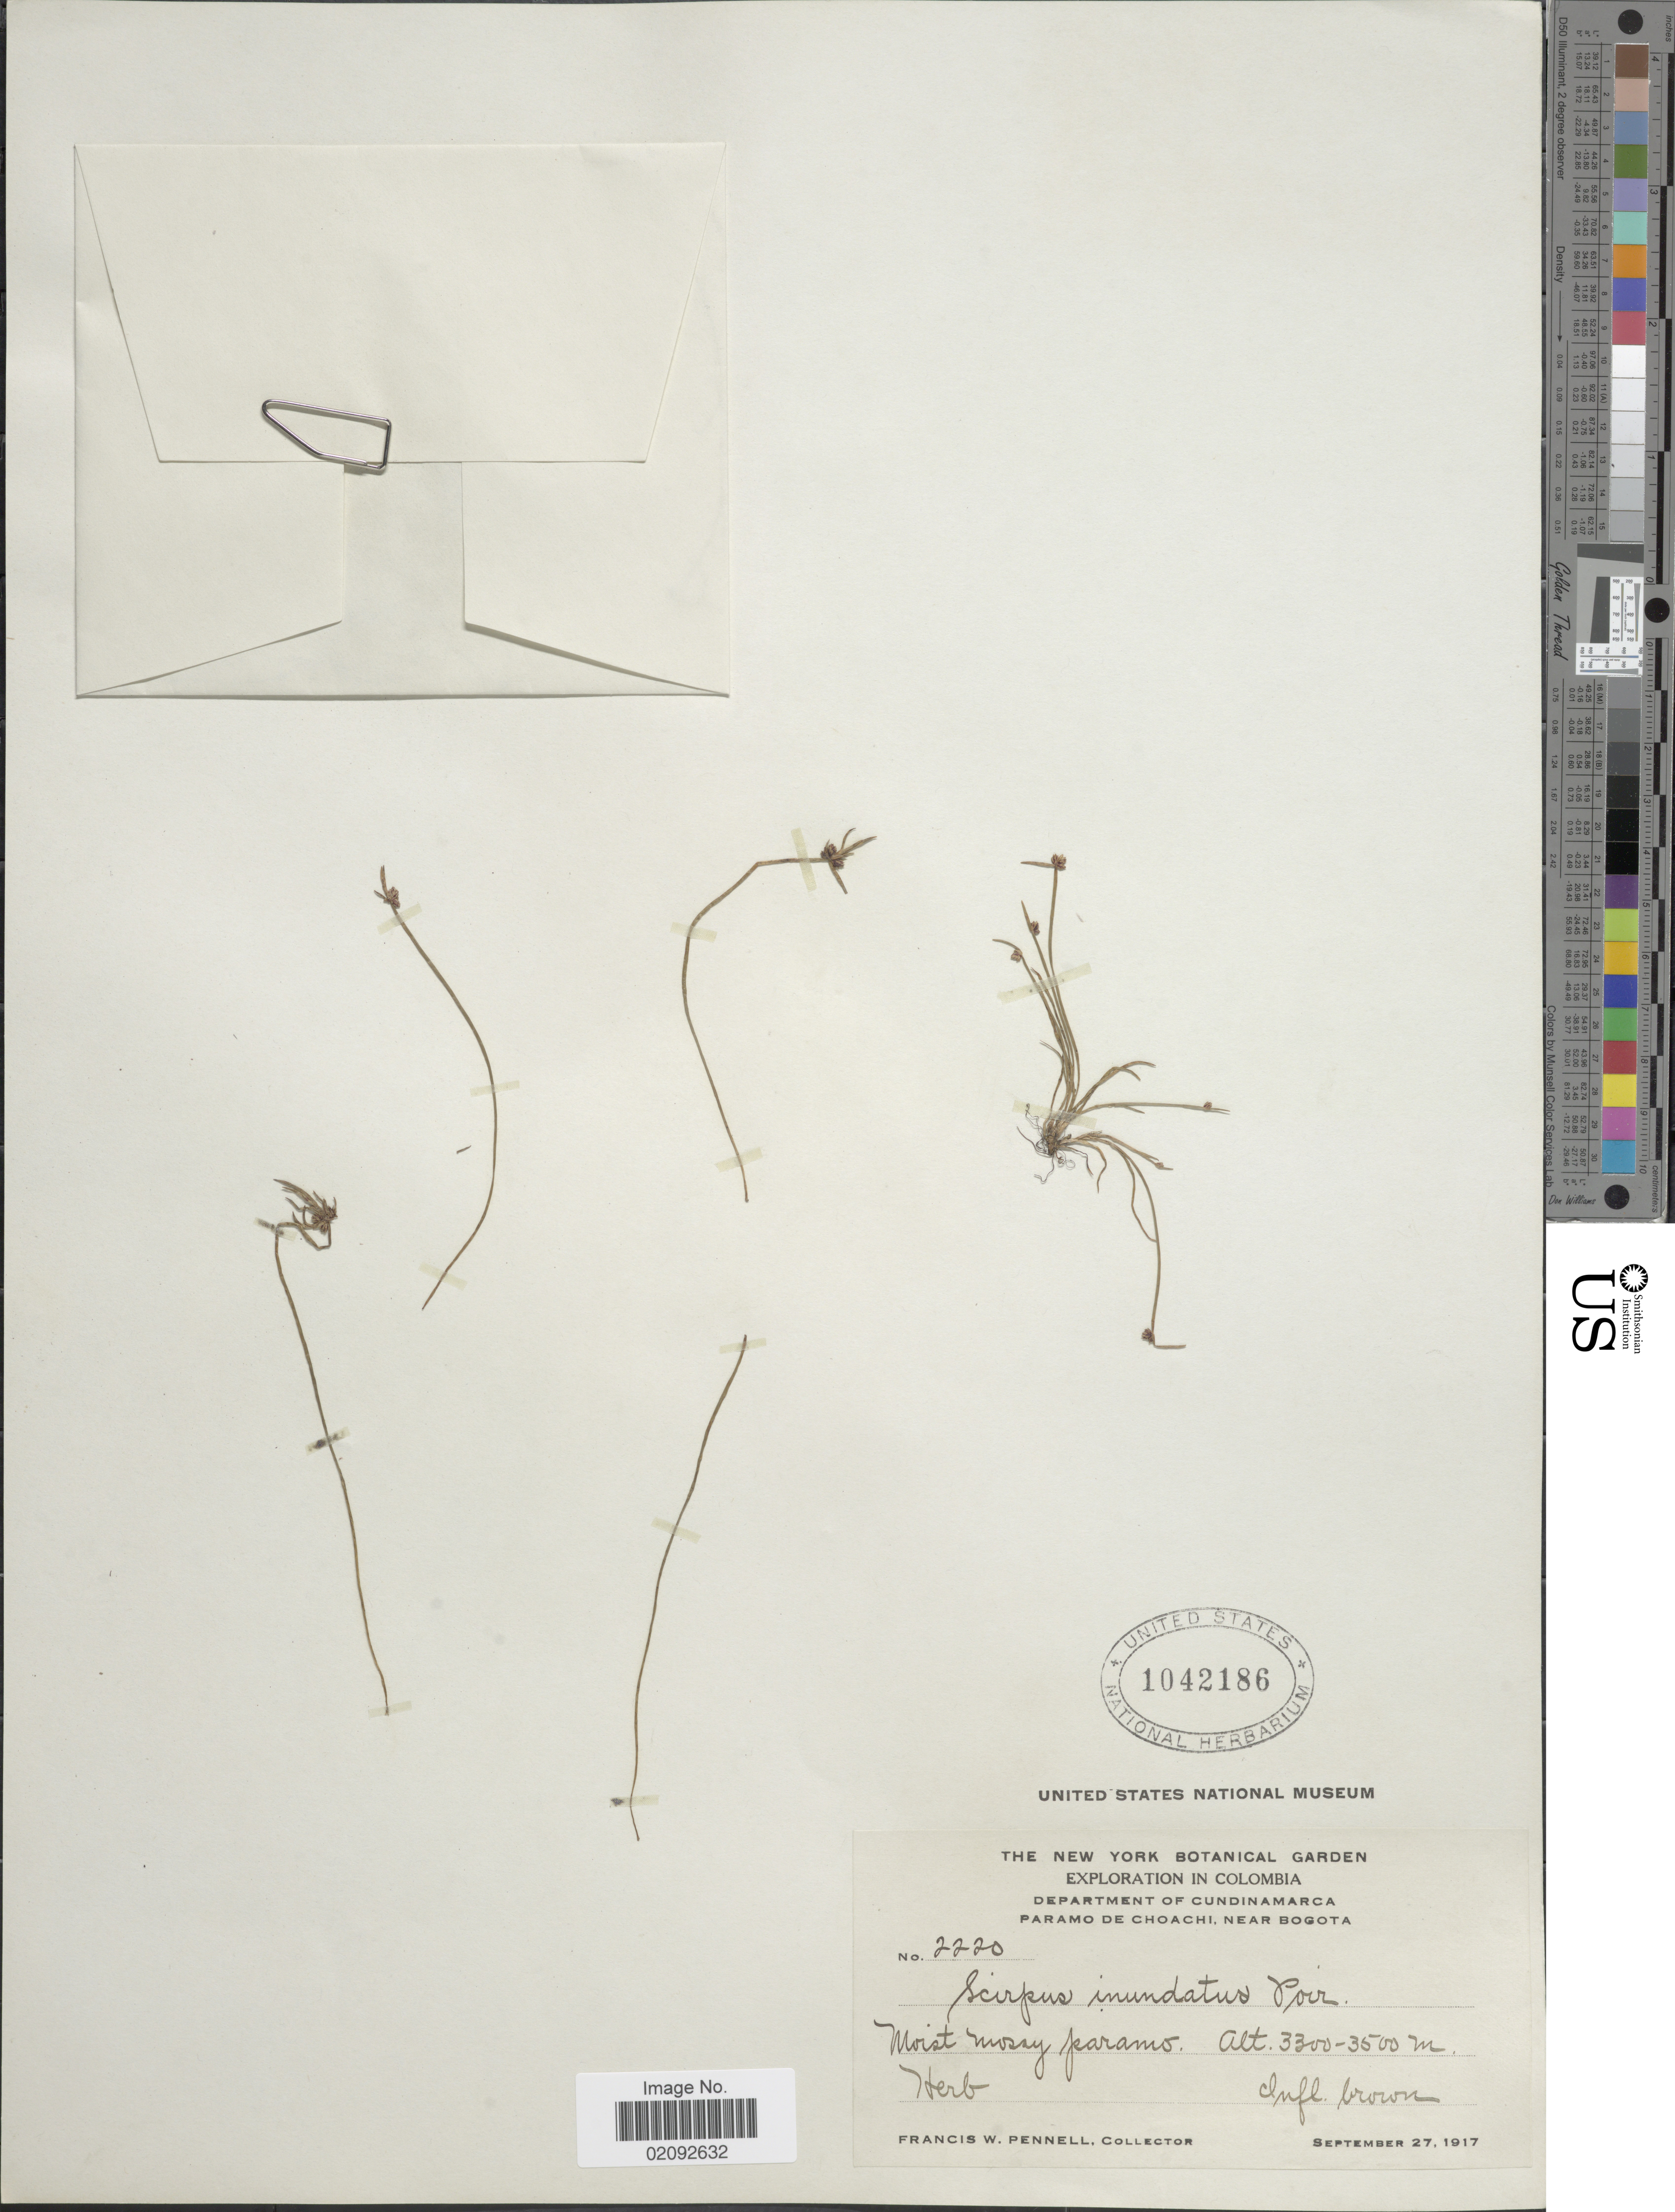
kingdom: Plantae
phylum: Tracheophyta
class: Liliopsida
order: Poales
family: Cyperaceae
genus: Isolepis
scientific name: Isolepis nigricans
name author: Kunth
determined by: Strong, Mark T., (BOT), Smithsonian Institution - National Museum of Natural History (UNITED STATES)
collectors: F. W. Pennell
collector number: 2220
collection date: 1917-09-27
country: Colombia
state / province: Cundinamarca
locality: Paramo de Choachi, near Bogota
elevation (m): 3300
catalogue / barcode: US 1042186